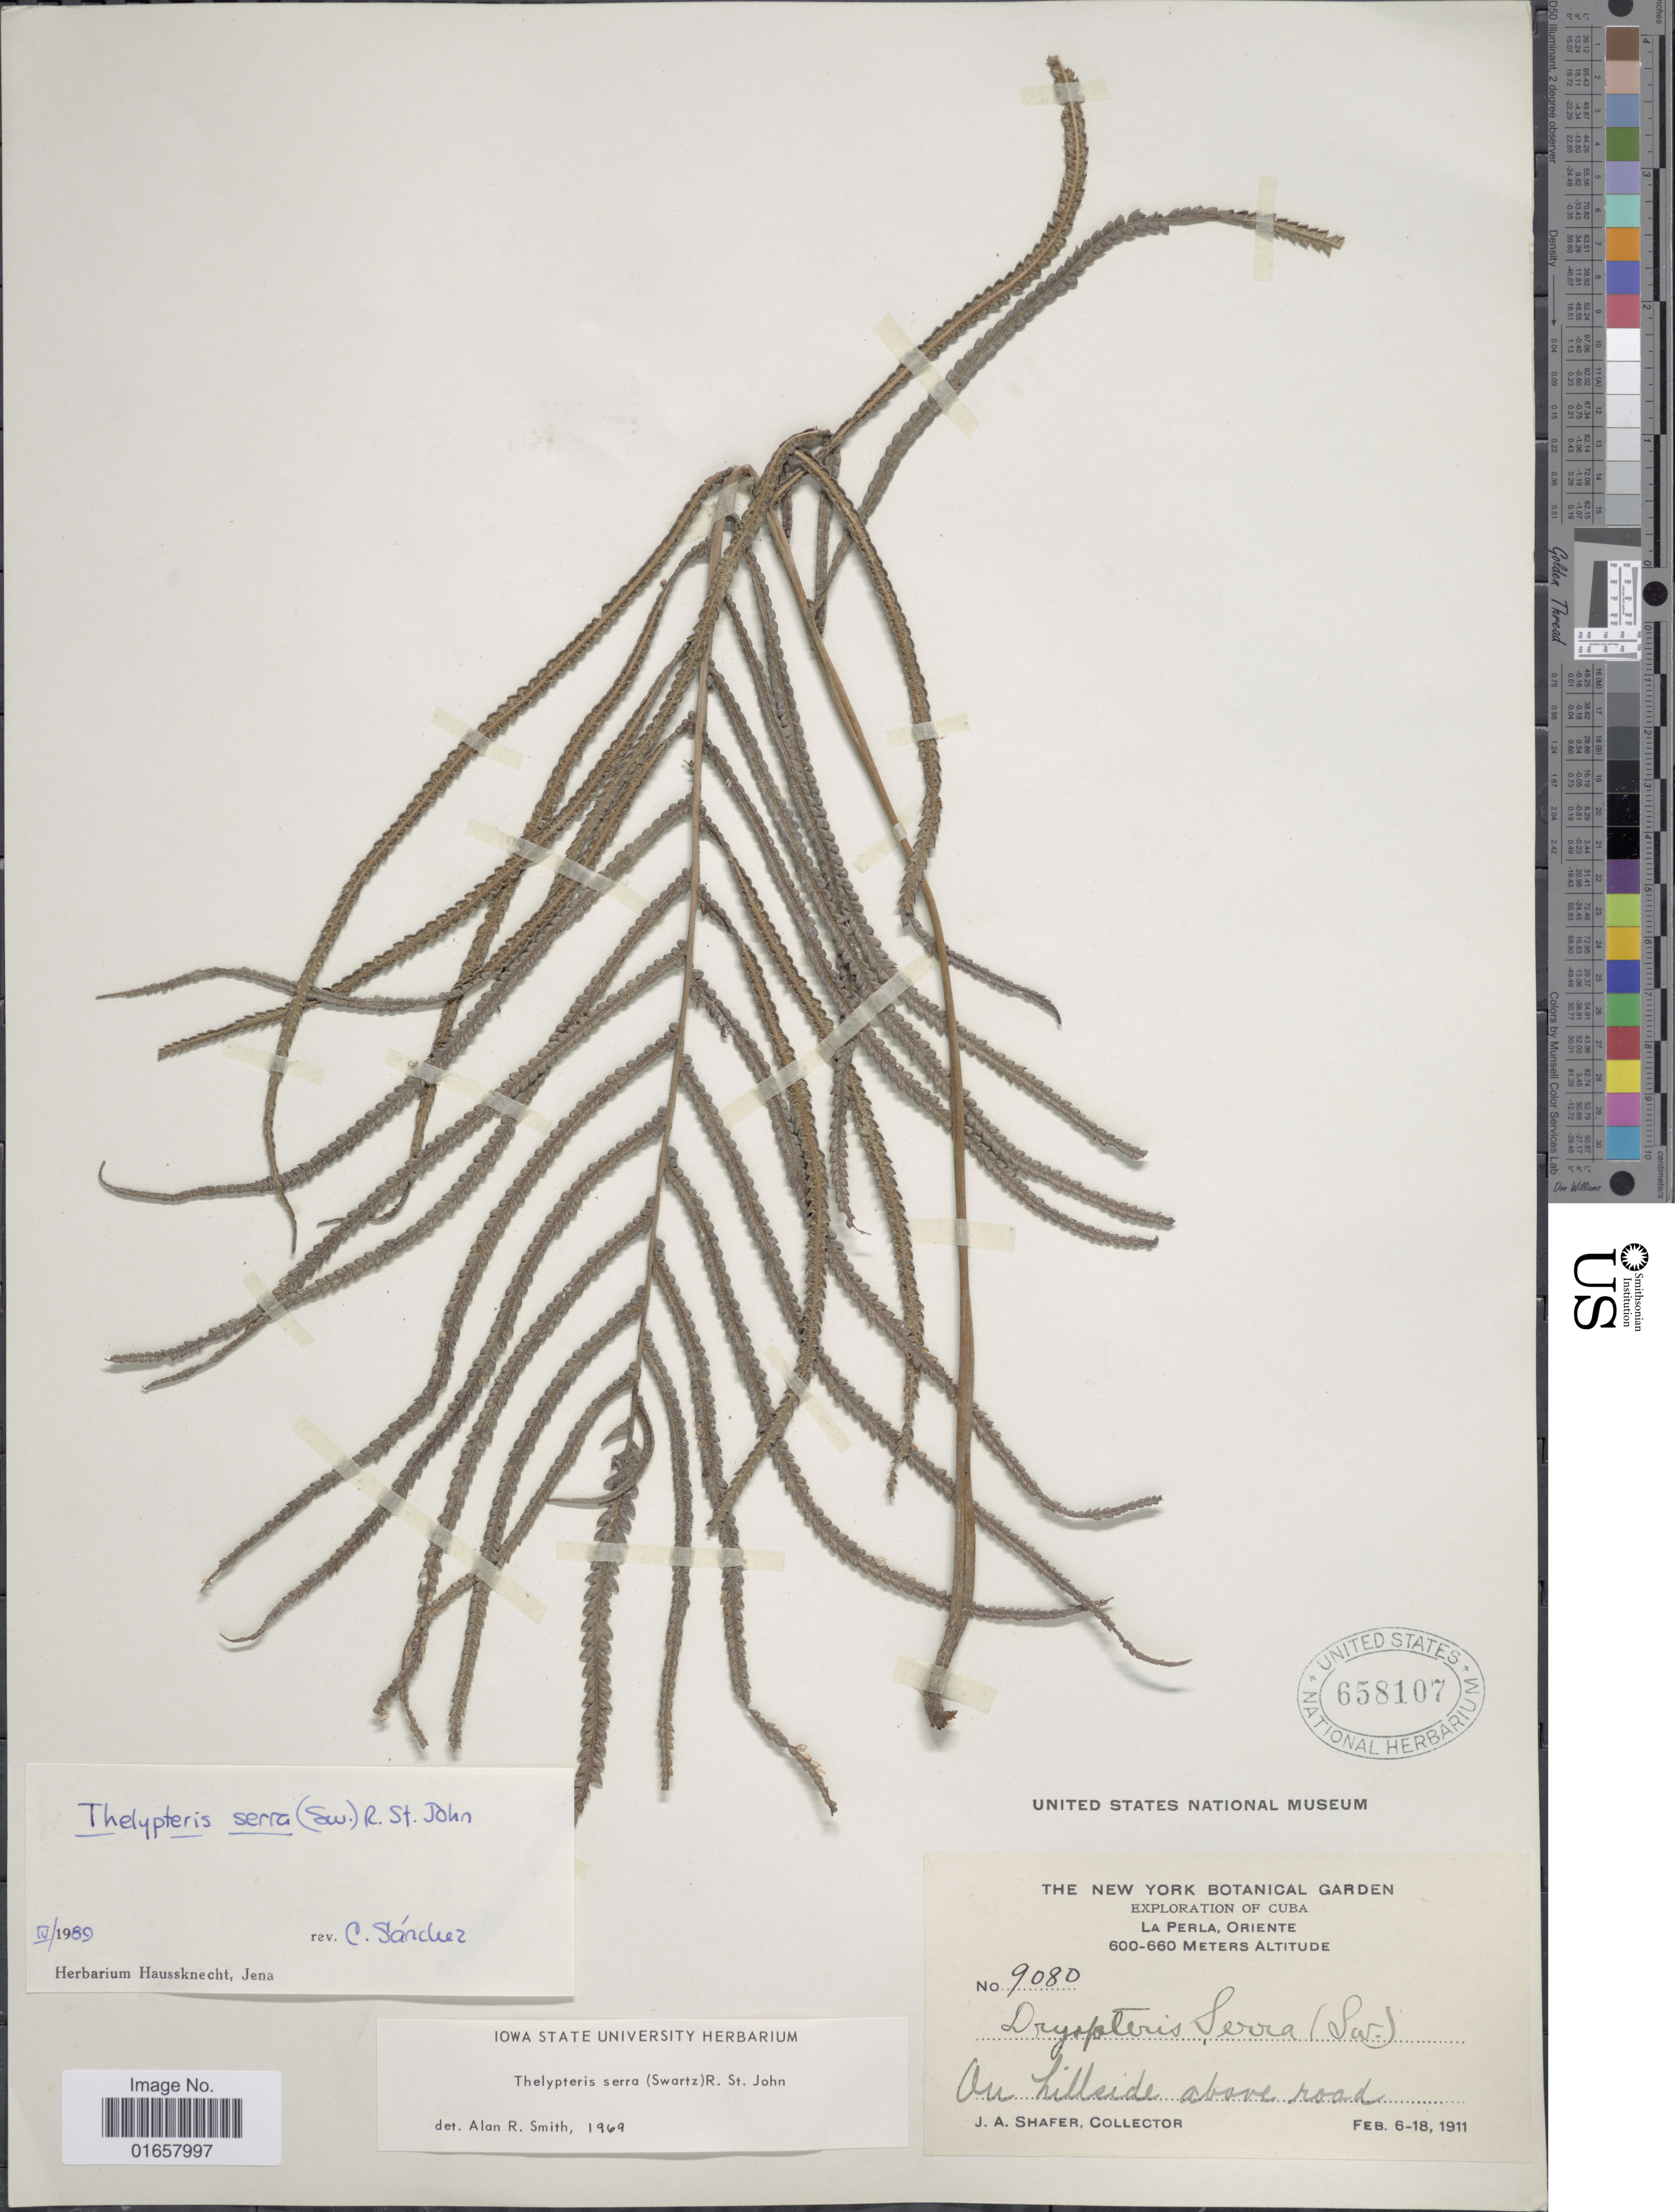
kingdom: Plantae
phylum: Tracheophyta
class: Polypodiopsida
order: Polypodiales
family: Thelypteridaceae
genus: Christella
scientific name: Christella serra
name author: (Sw.) Holttum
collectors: J. A. Shafer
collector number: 9080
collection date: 1911-02-06/1911-02-18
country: Cuba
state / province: Oriente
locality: Cuba, La Perla, Oriente, on hillside above road.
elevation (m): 600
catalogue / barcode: US 658107